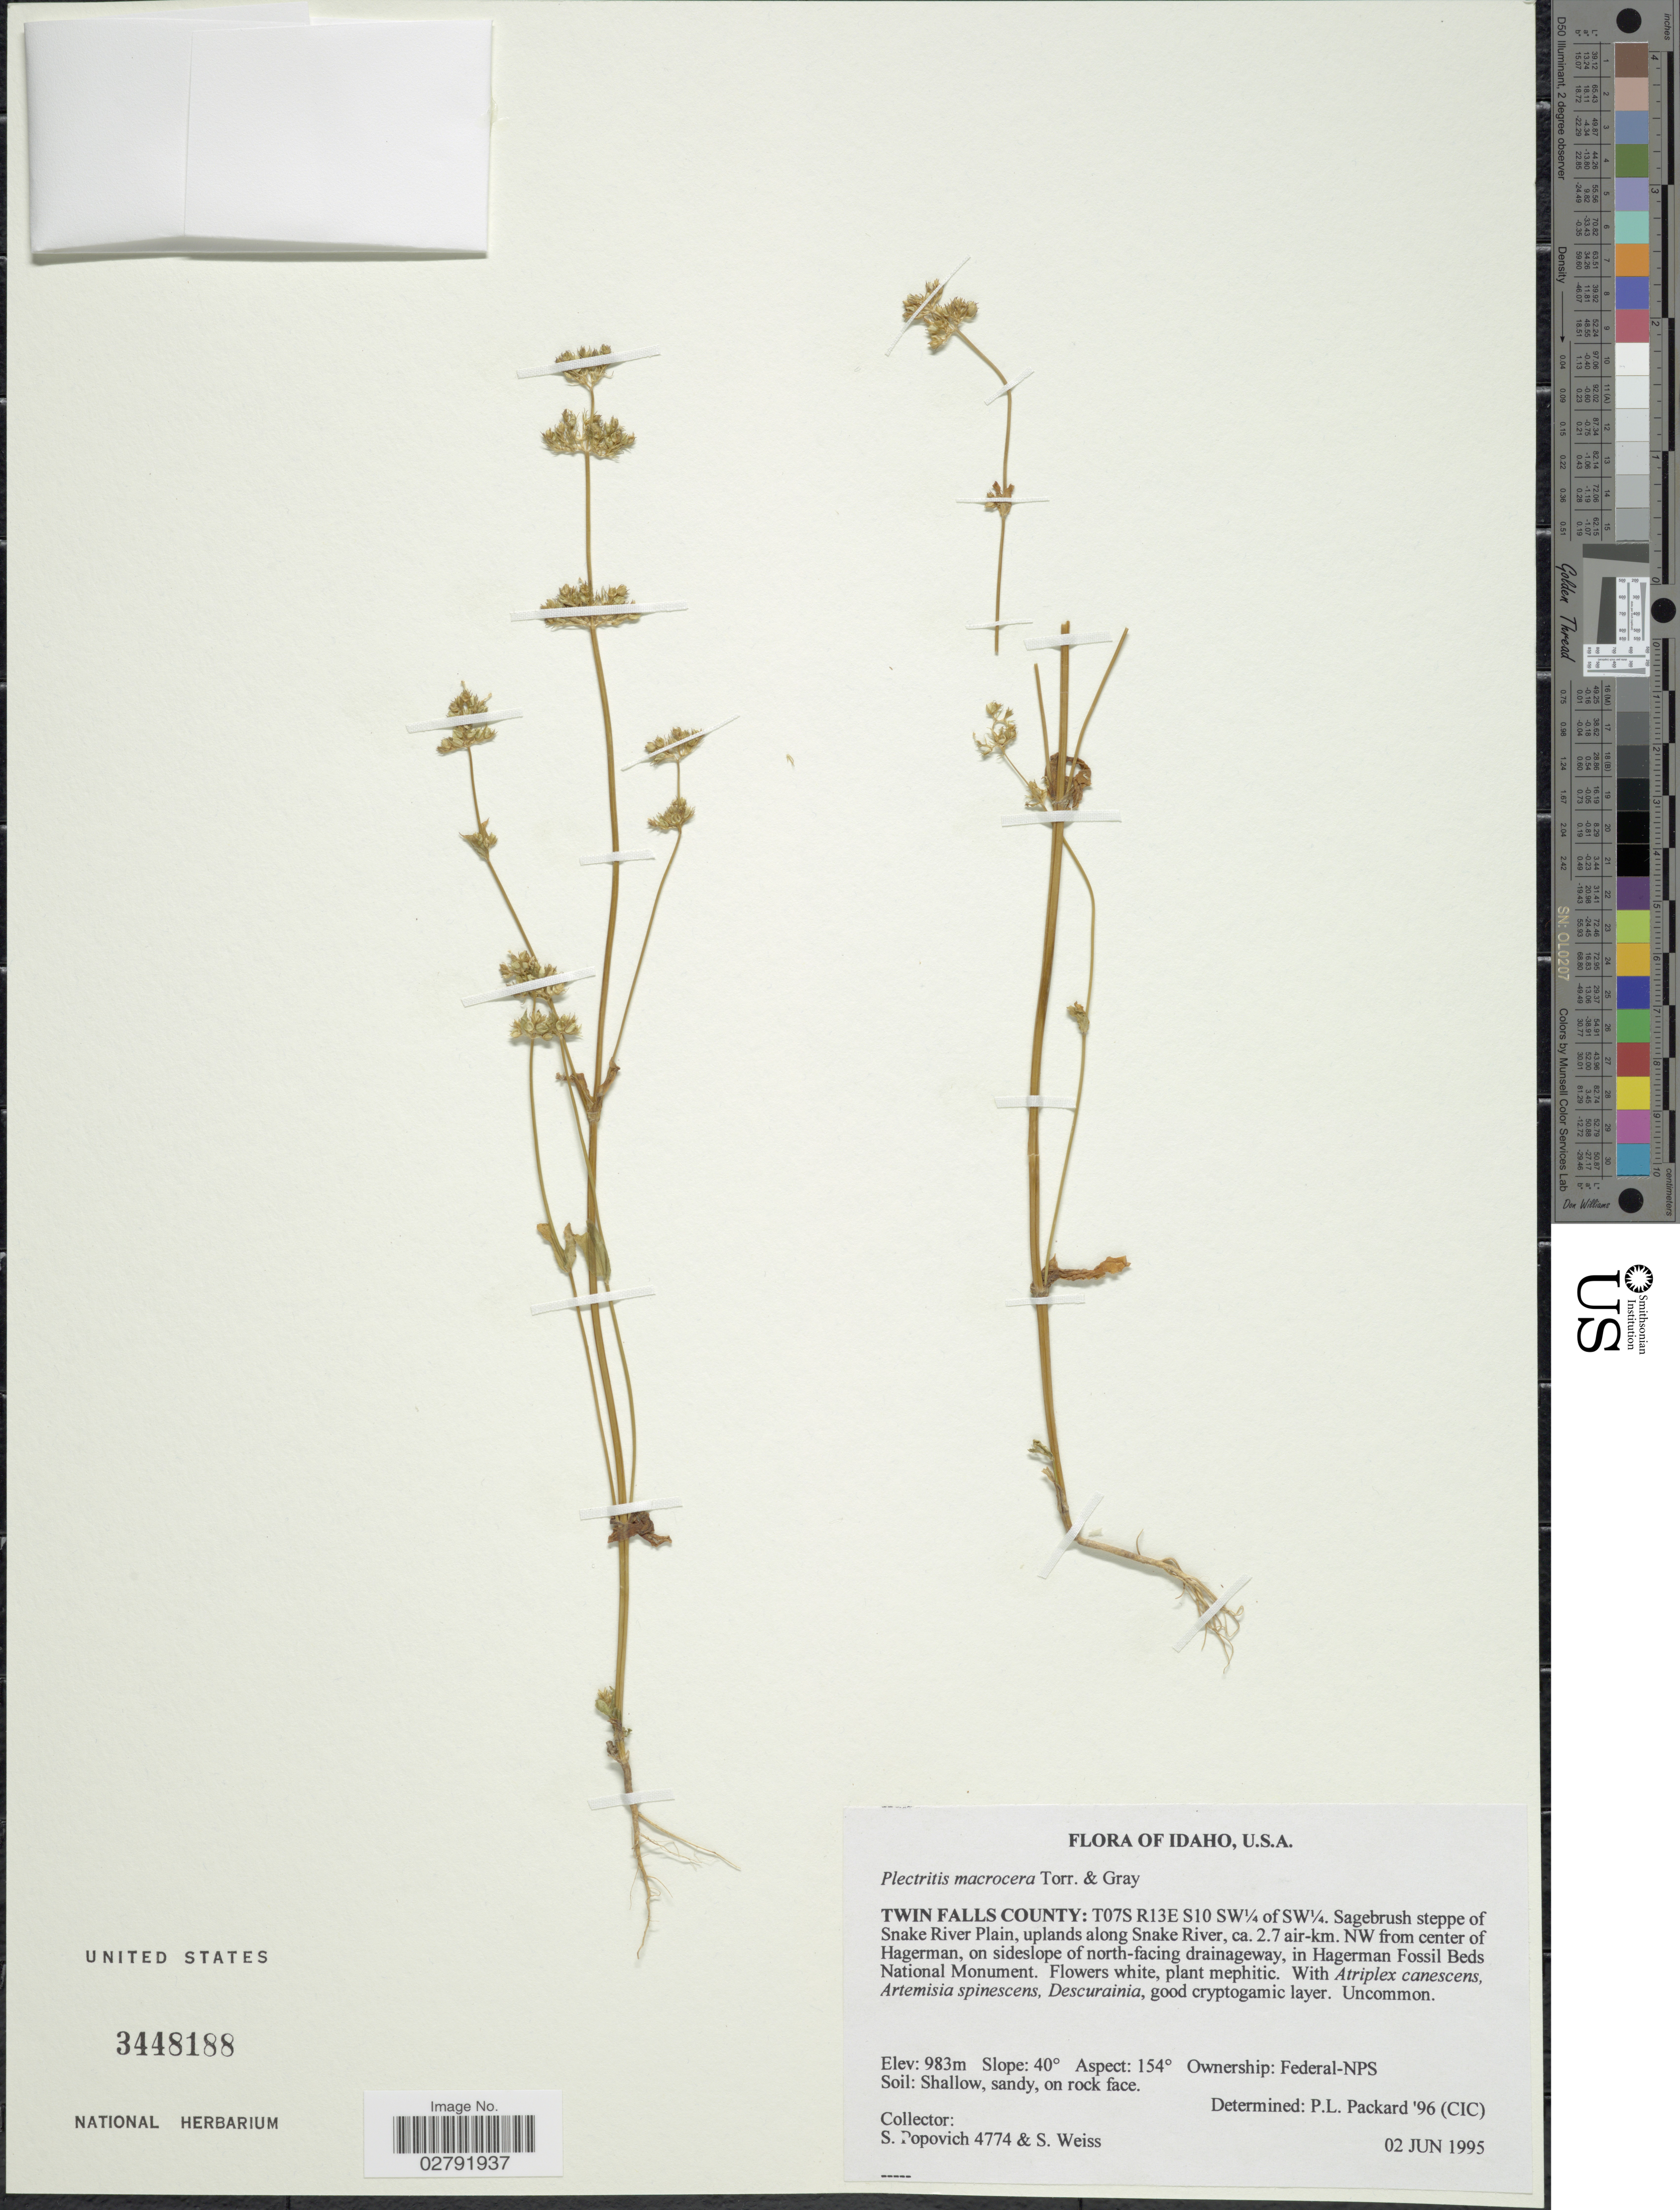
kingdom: Plantae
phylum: Tracheophyta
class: Magnoliopsida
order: Dipsacales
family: Caprifoliaceae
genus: Plectritis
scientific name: Plectritis macrocera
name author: Torr. & A. Gray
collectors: S. Popovich & S. Weiss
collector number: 4774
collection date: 1995-06-02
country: United States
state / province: Idaho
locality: Twin Falls County: T07S R13E S10 SW¼. Sagebrush steppe of Snake River Plain, uplands along Snake River, ca. 2.7 air-km. NW from center of Hagerman, on sideslope of north-facing drainageway, in Hagerman Fossil Beds National Monument.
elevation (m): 983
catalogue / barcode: US 3448188